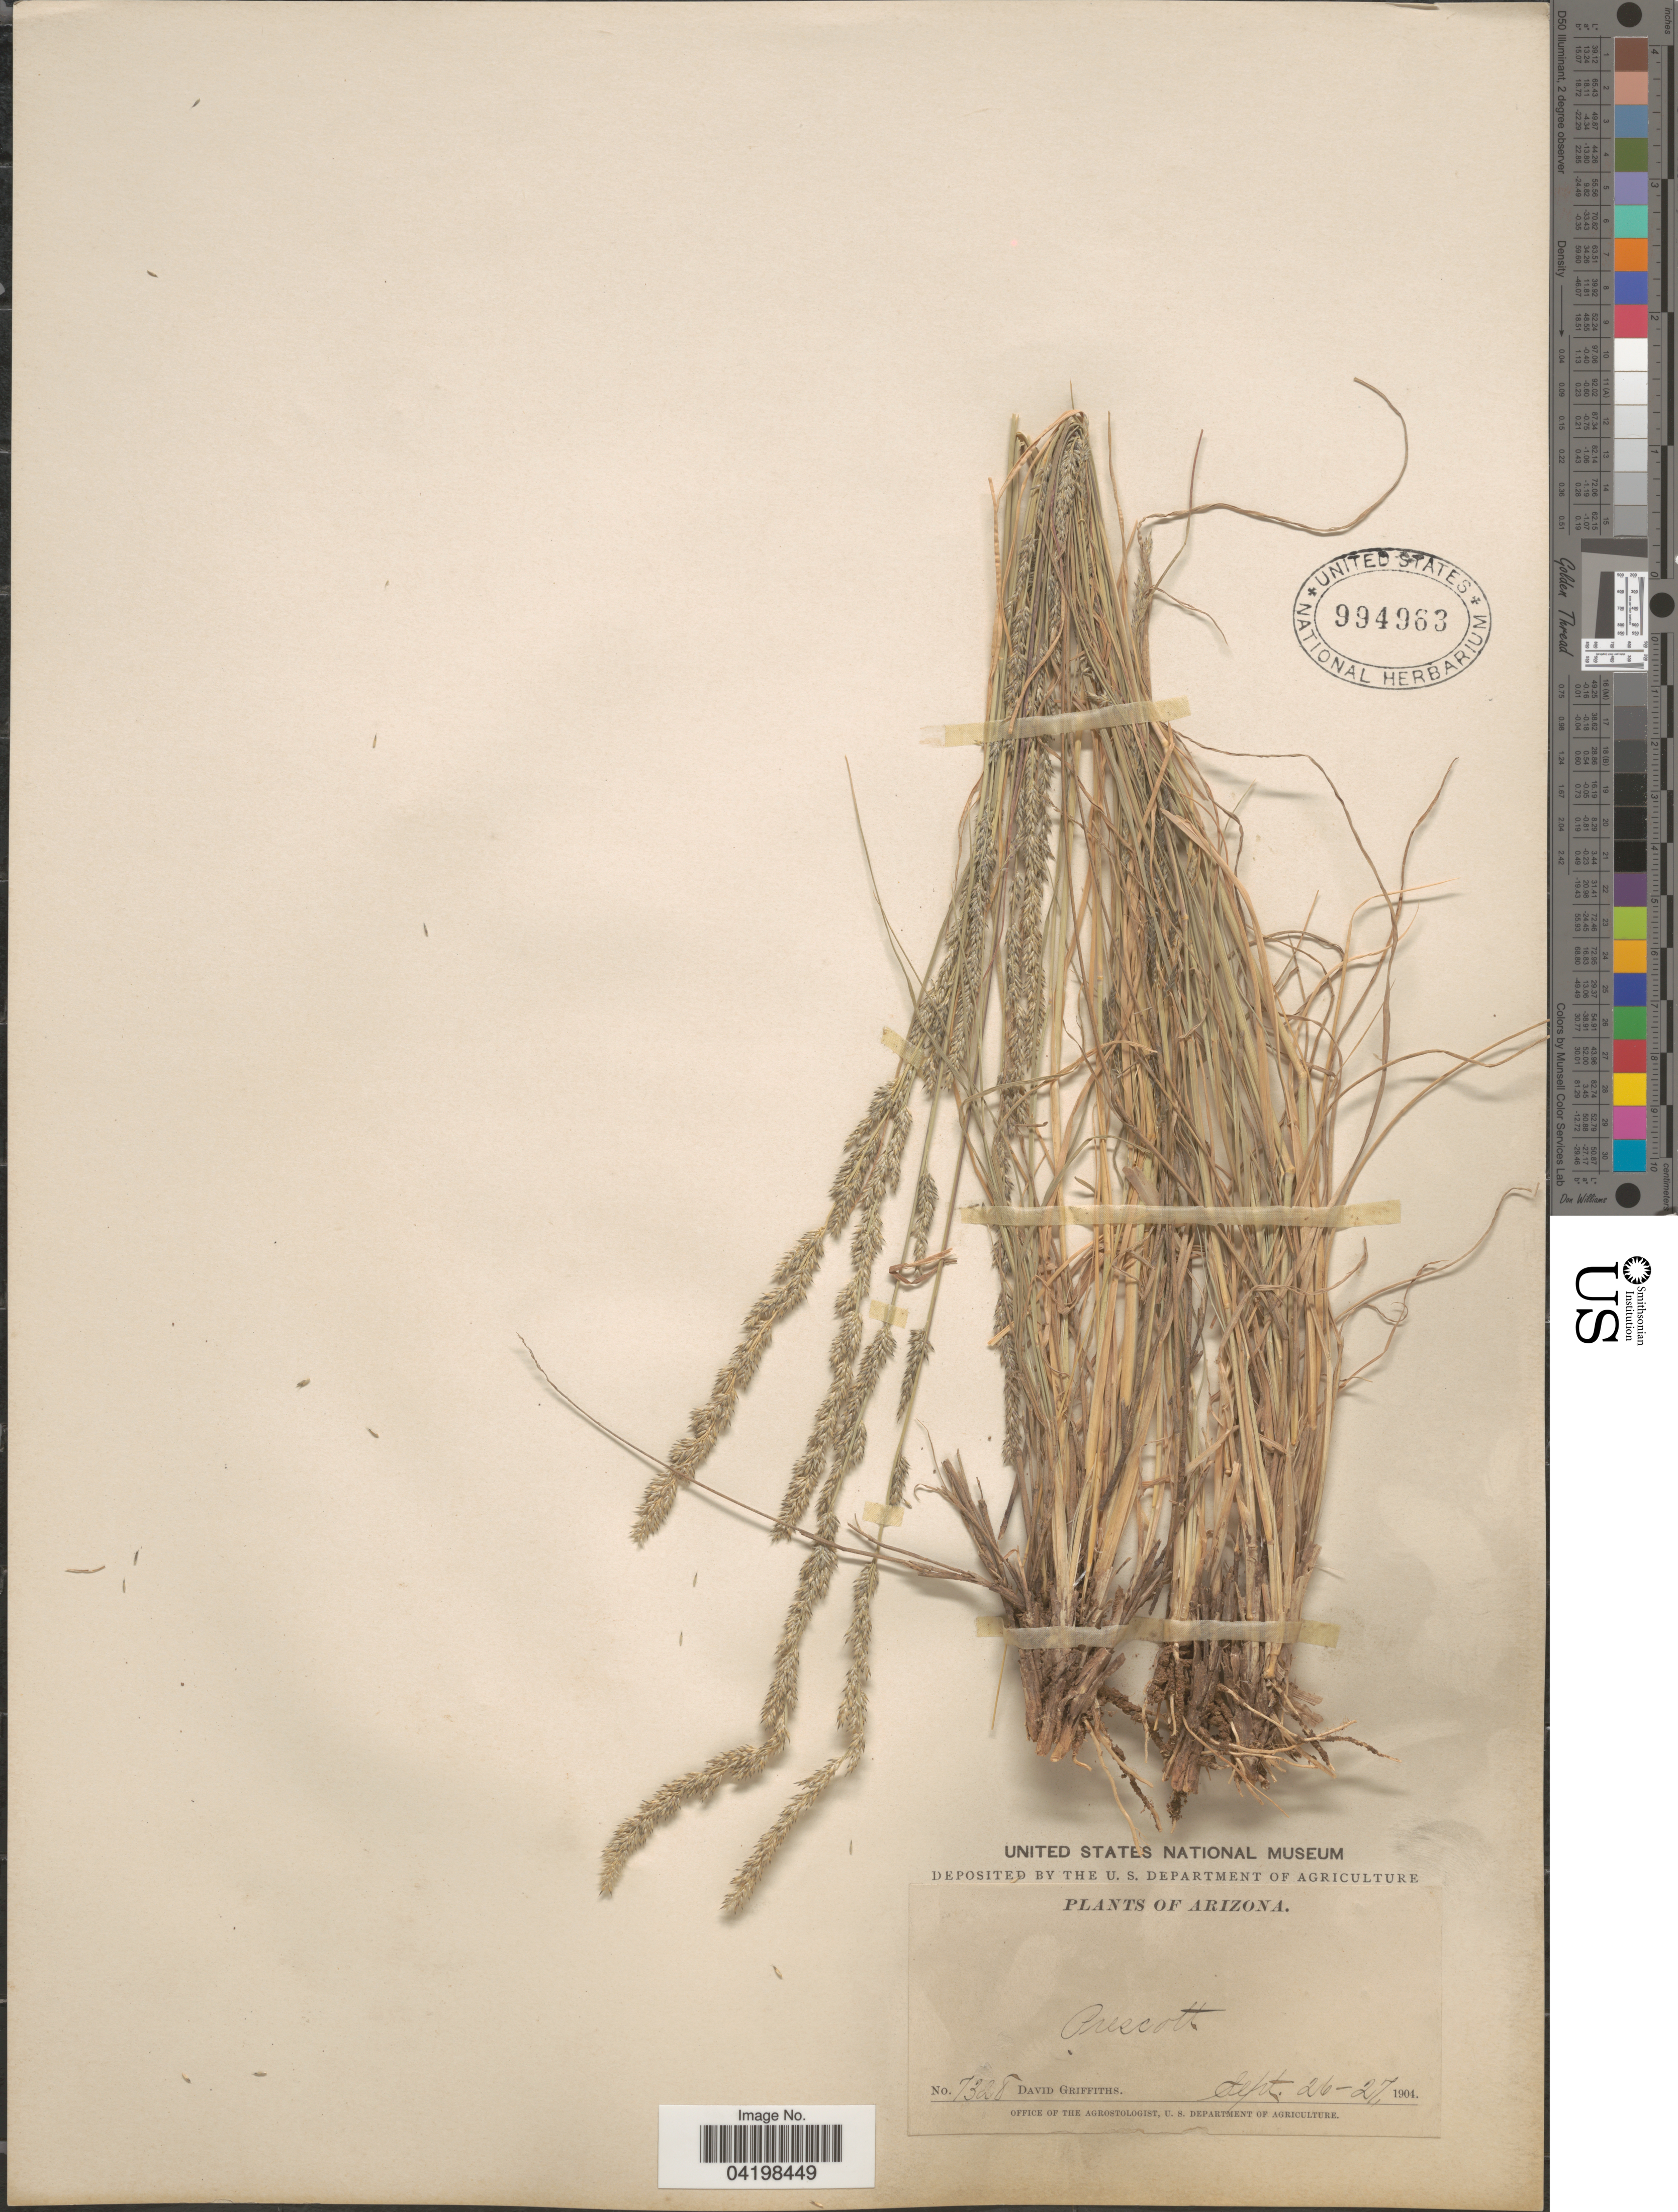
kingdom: Plantae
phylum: Tracheophyta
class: Liliopsida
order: Poales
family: Poaceae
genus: Muhlenbergia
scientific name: Muhlenbergia wrightii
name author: Vasey ex J.M. Coult.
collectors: D. Griffiths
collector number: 7328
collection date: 1904-09-26/1904-09-27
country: United States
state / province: Arizona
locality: Prescott.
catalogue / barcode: US 994963